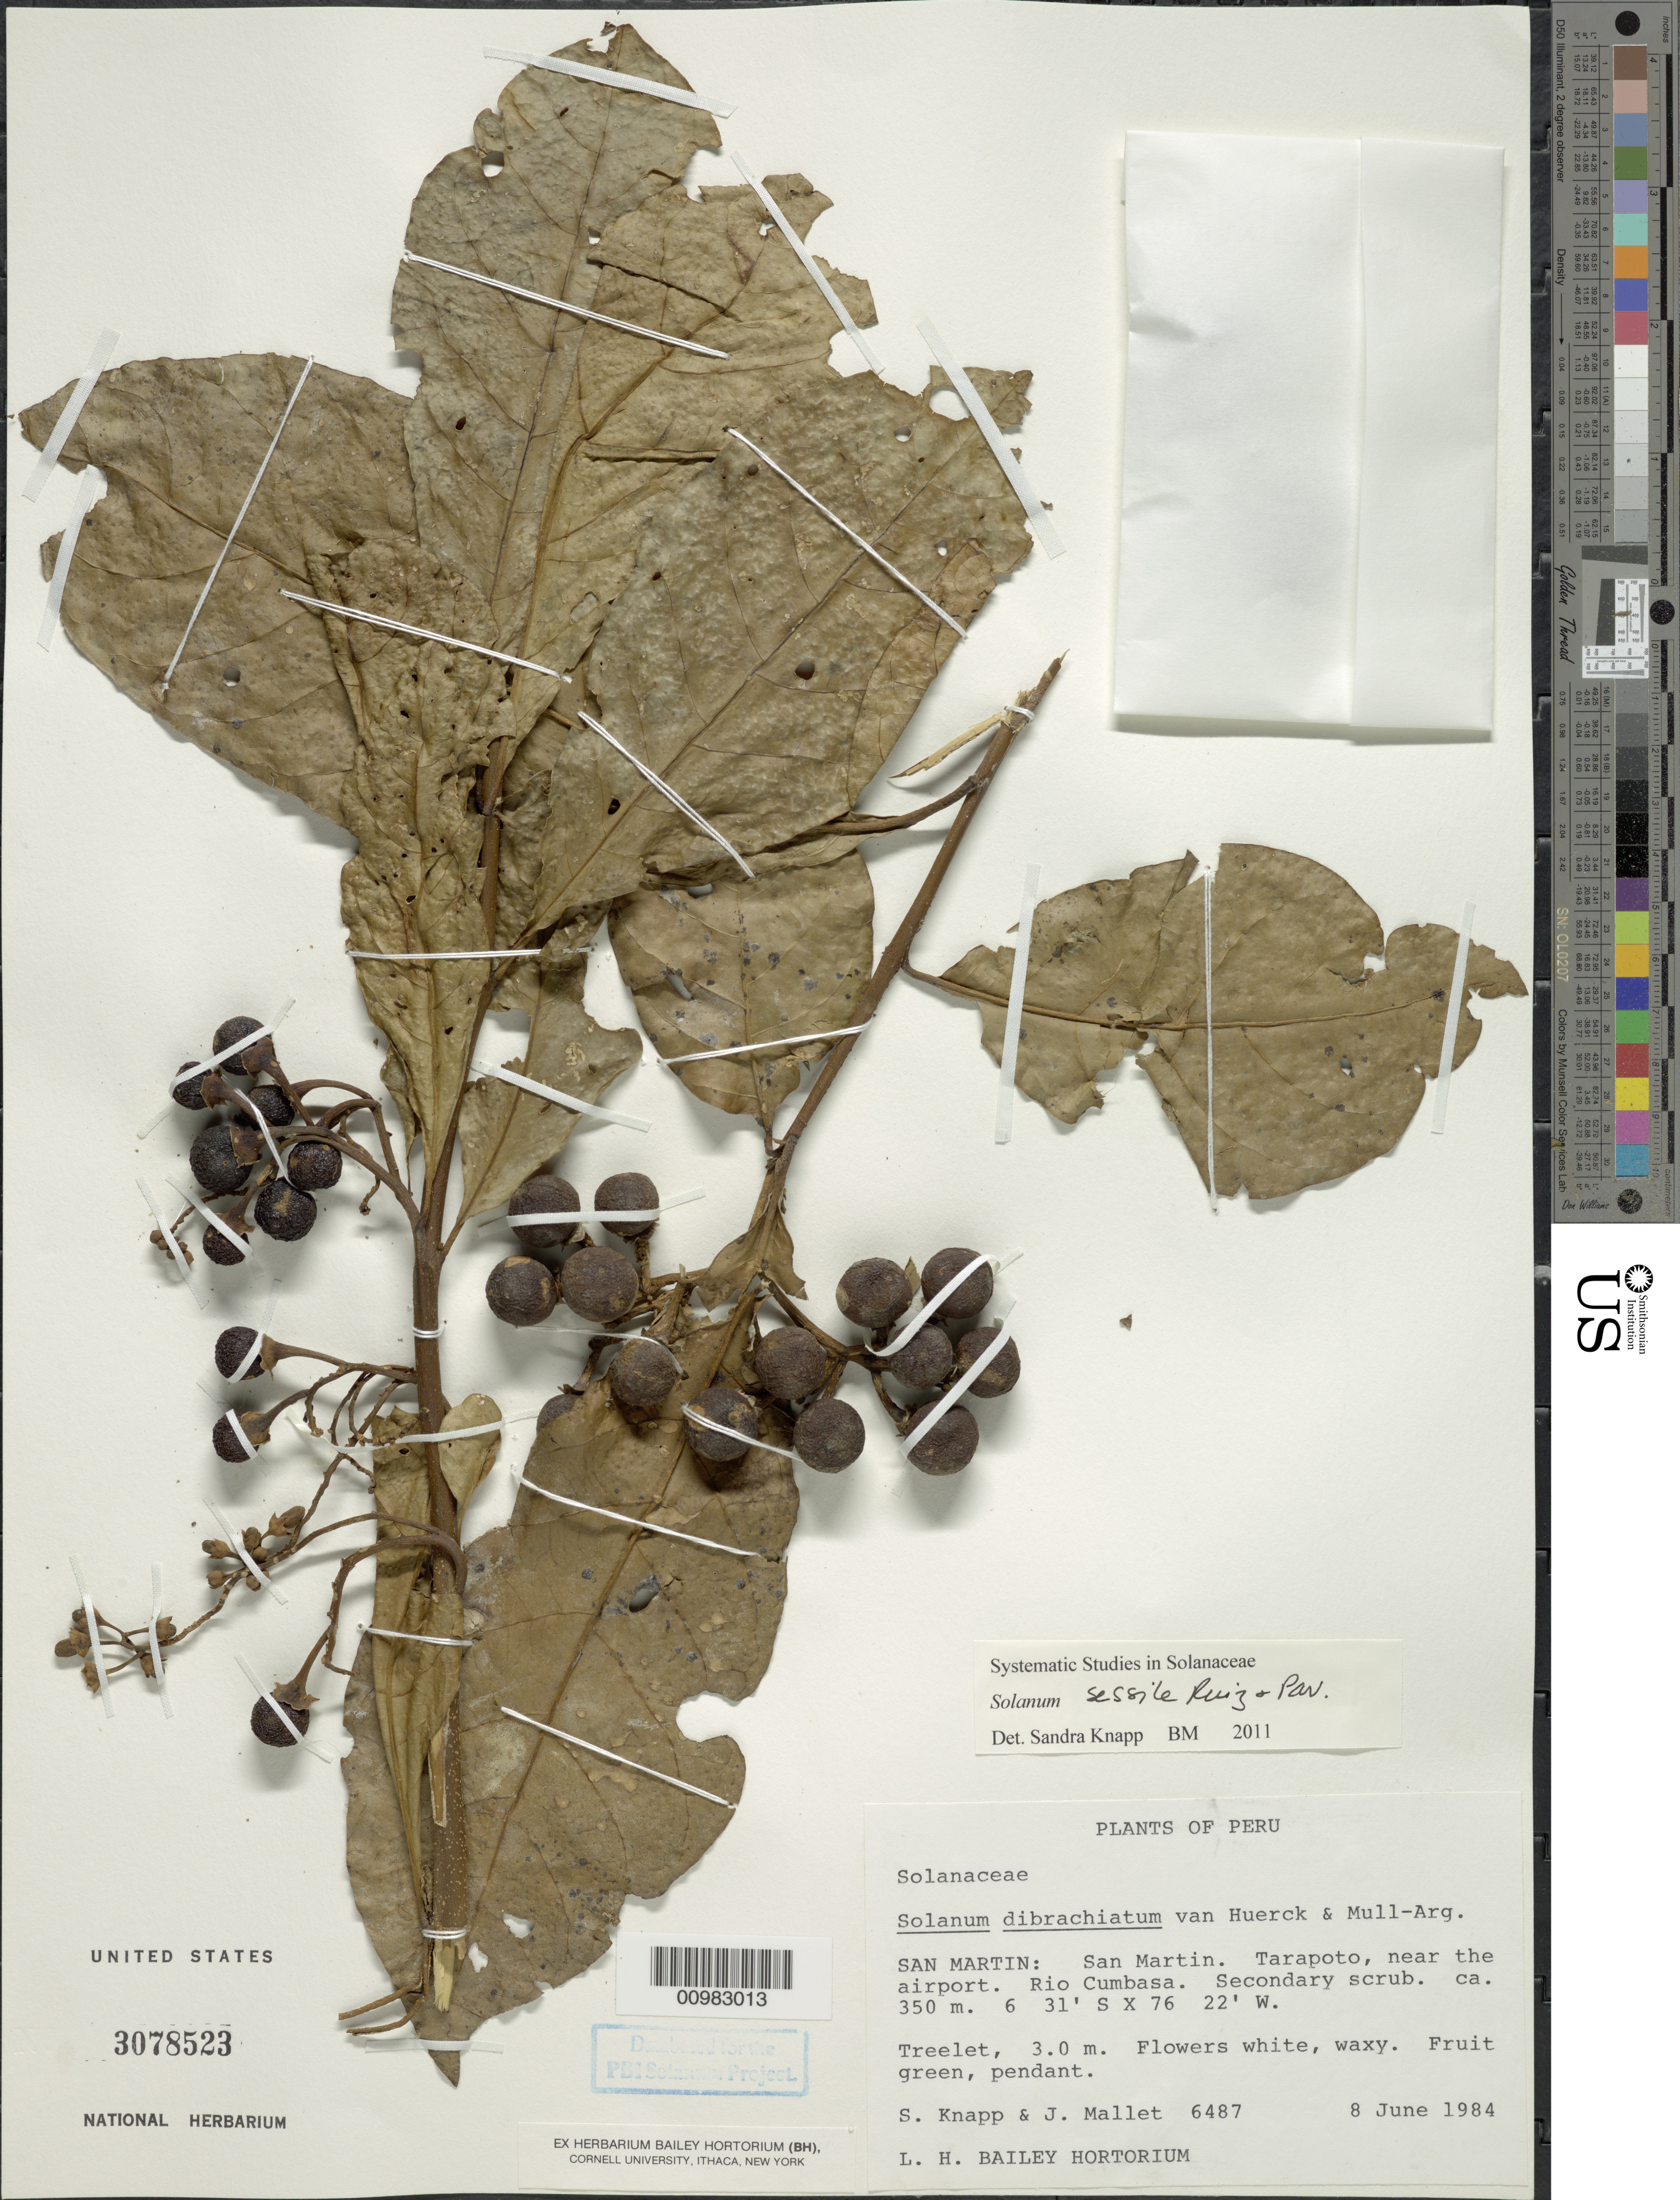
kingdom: Plantae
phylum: Tracheophyta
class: Magnoliopsida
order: Solanales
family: Solanaceae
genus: Solanum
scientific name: Solanum sessile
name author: Ruiz & Pav.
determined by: Knapp, S. D.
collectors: S. Knapp & J. Mallet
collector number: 6487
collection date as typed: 8 Jun 1984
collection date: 1984-06-08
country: Peru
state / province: San Martín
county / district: San Martín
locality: near the airport along Río Cumbasa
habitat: secondary scrub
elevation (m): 350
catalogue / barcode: US 3078523